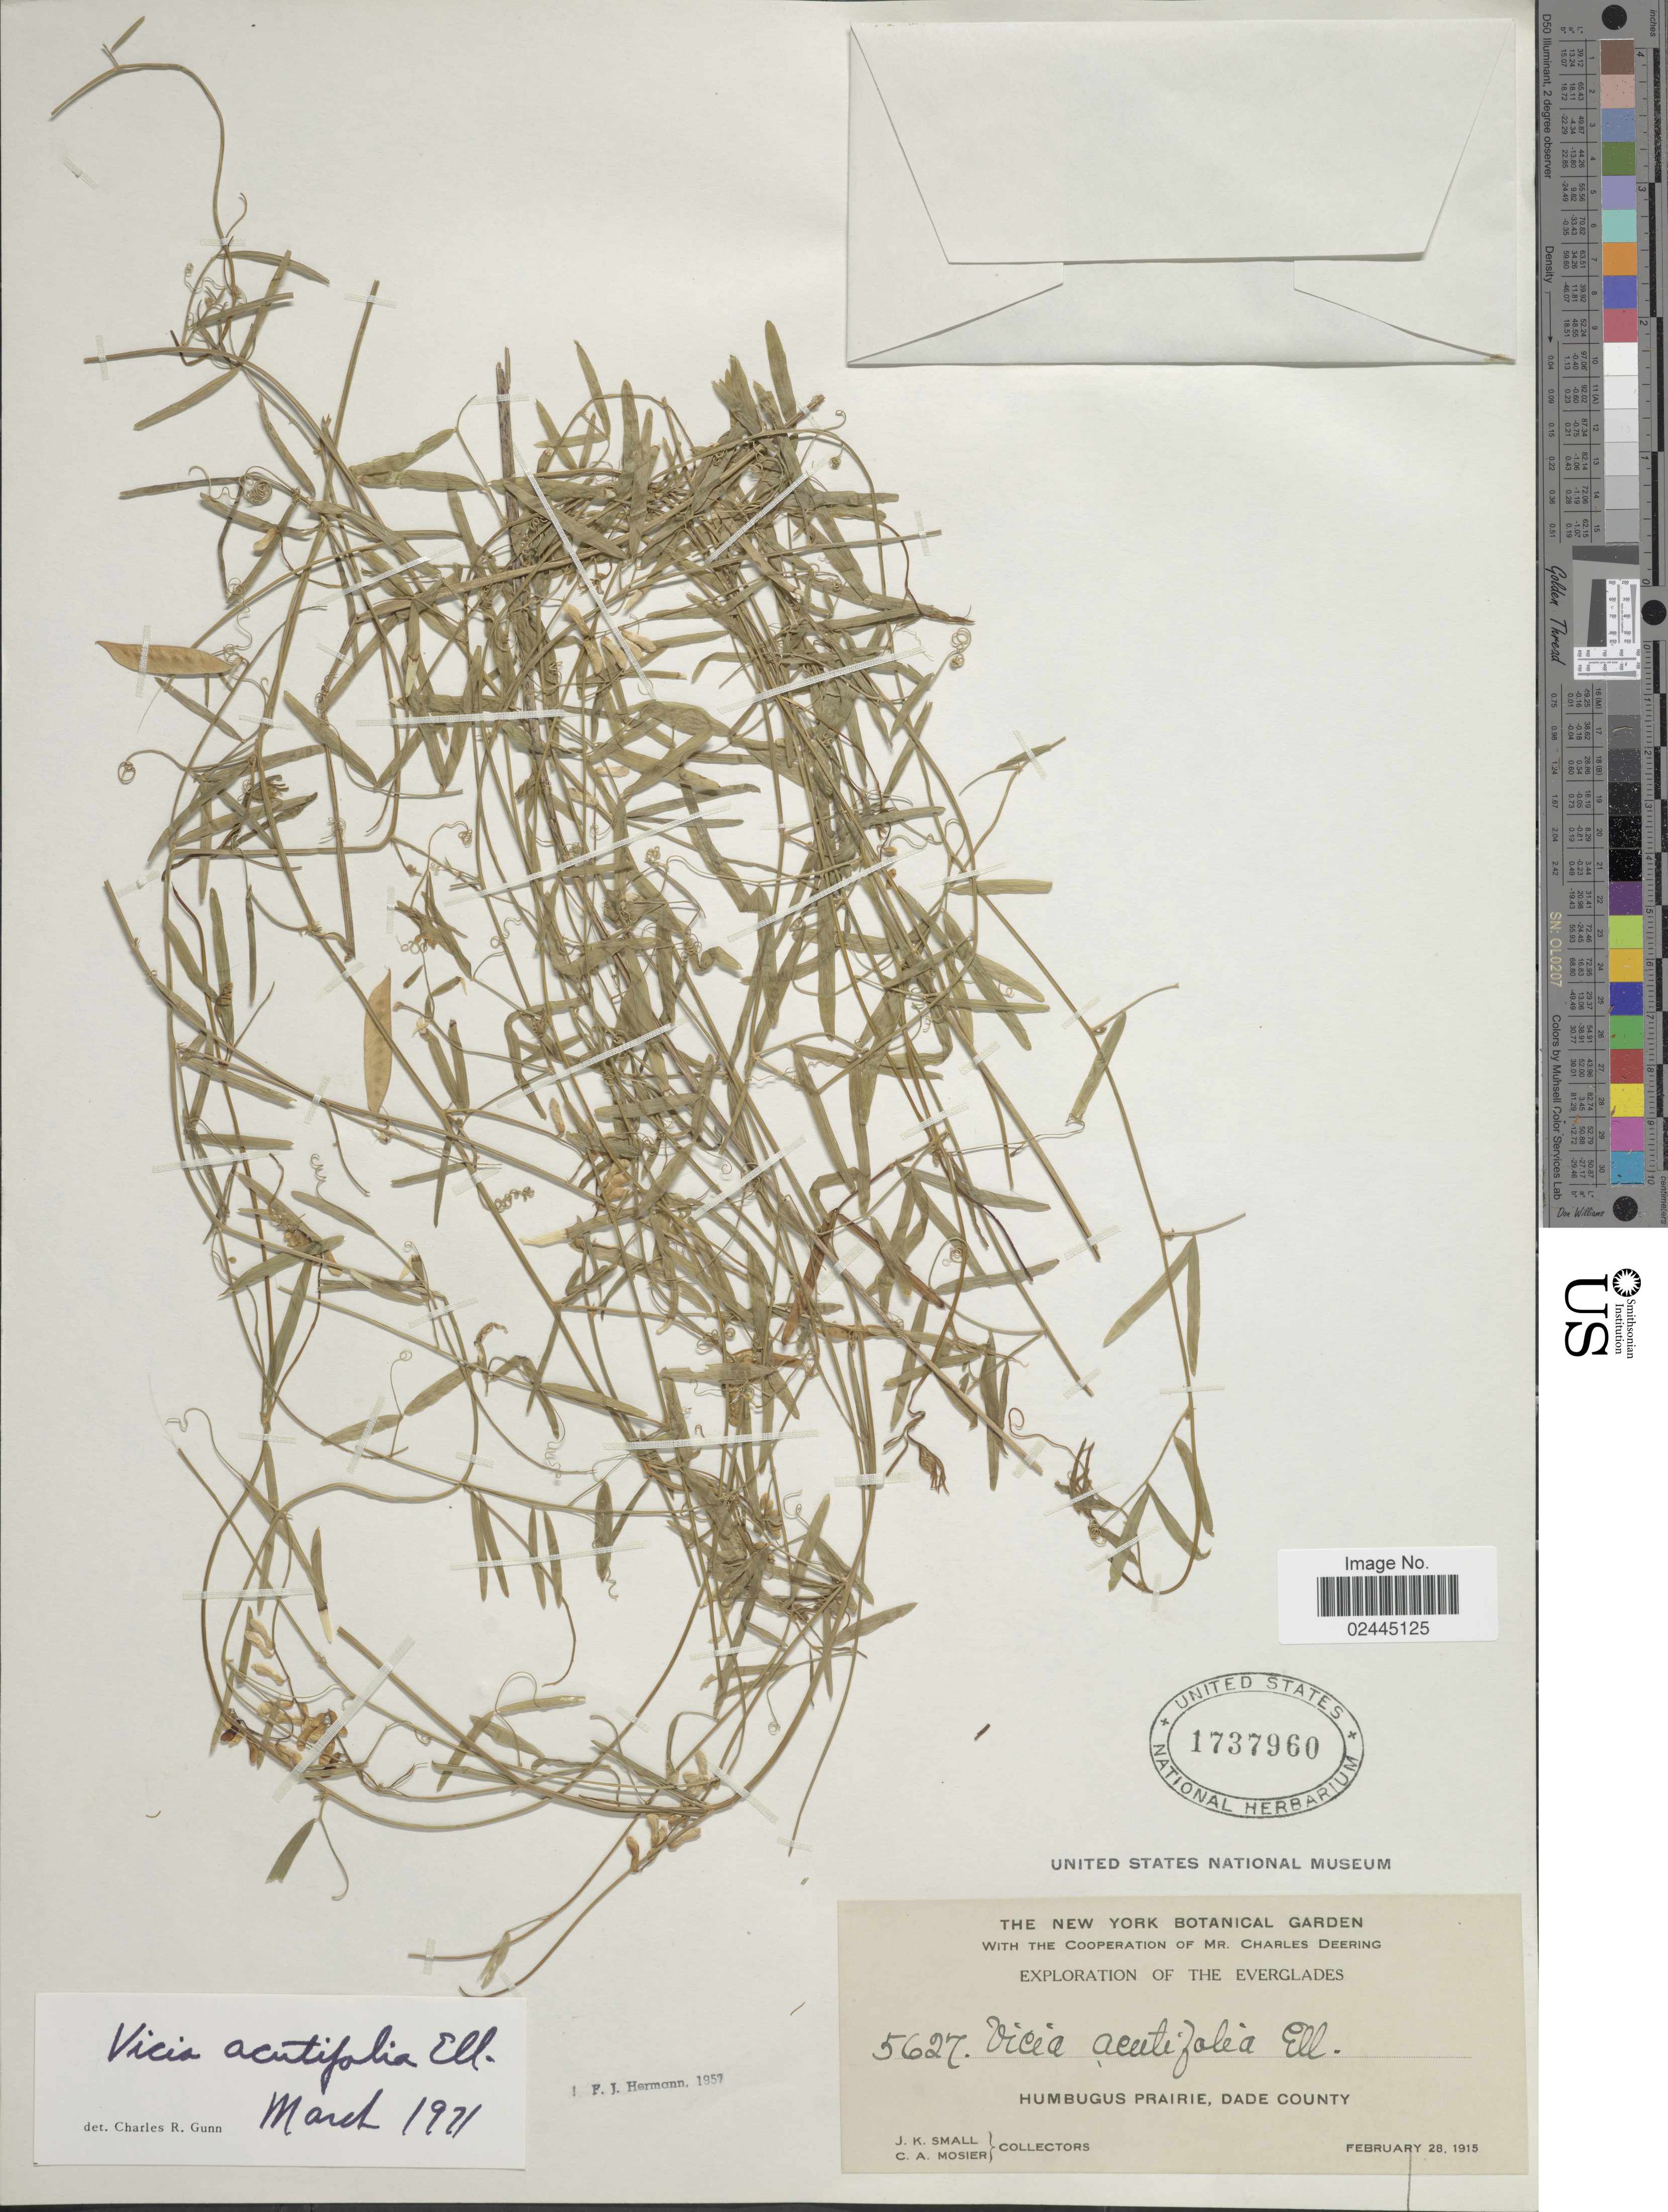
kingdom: Plantae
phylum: Tracheophyta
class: Magnoliopsida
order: Fabales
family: Fabaceae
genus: Vicia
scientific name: Vicia acutifolia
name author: Elliott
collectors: J. K. Small & C. A. Mosier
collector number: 5627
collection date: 1915-02-28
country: United States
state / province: Florida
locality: The Everglades. Humbugus Prairie, Dade County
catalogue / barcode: US 1737960